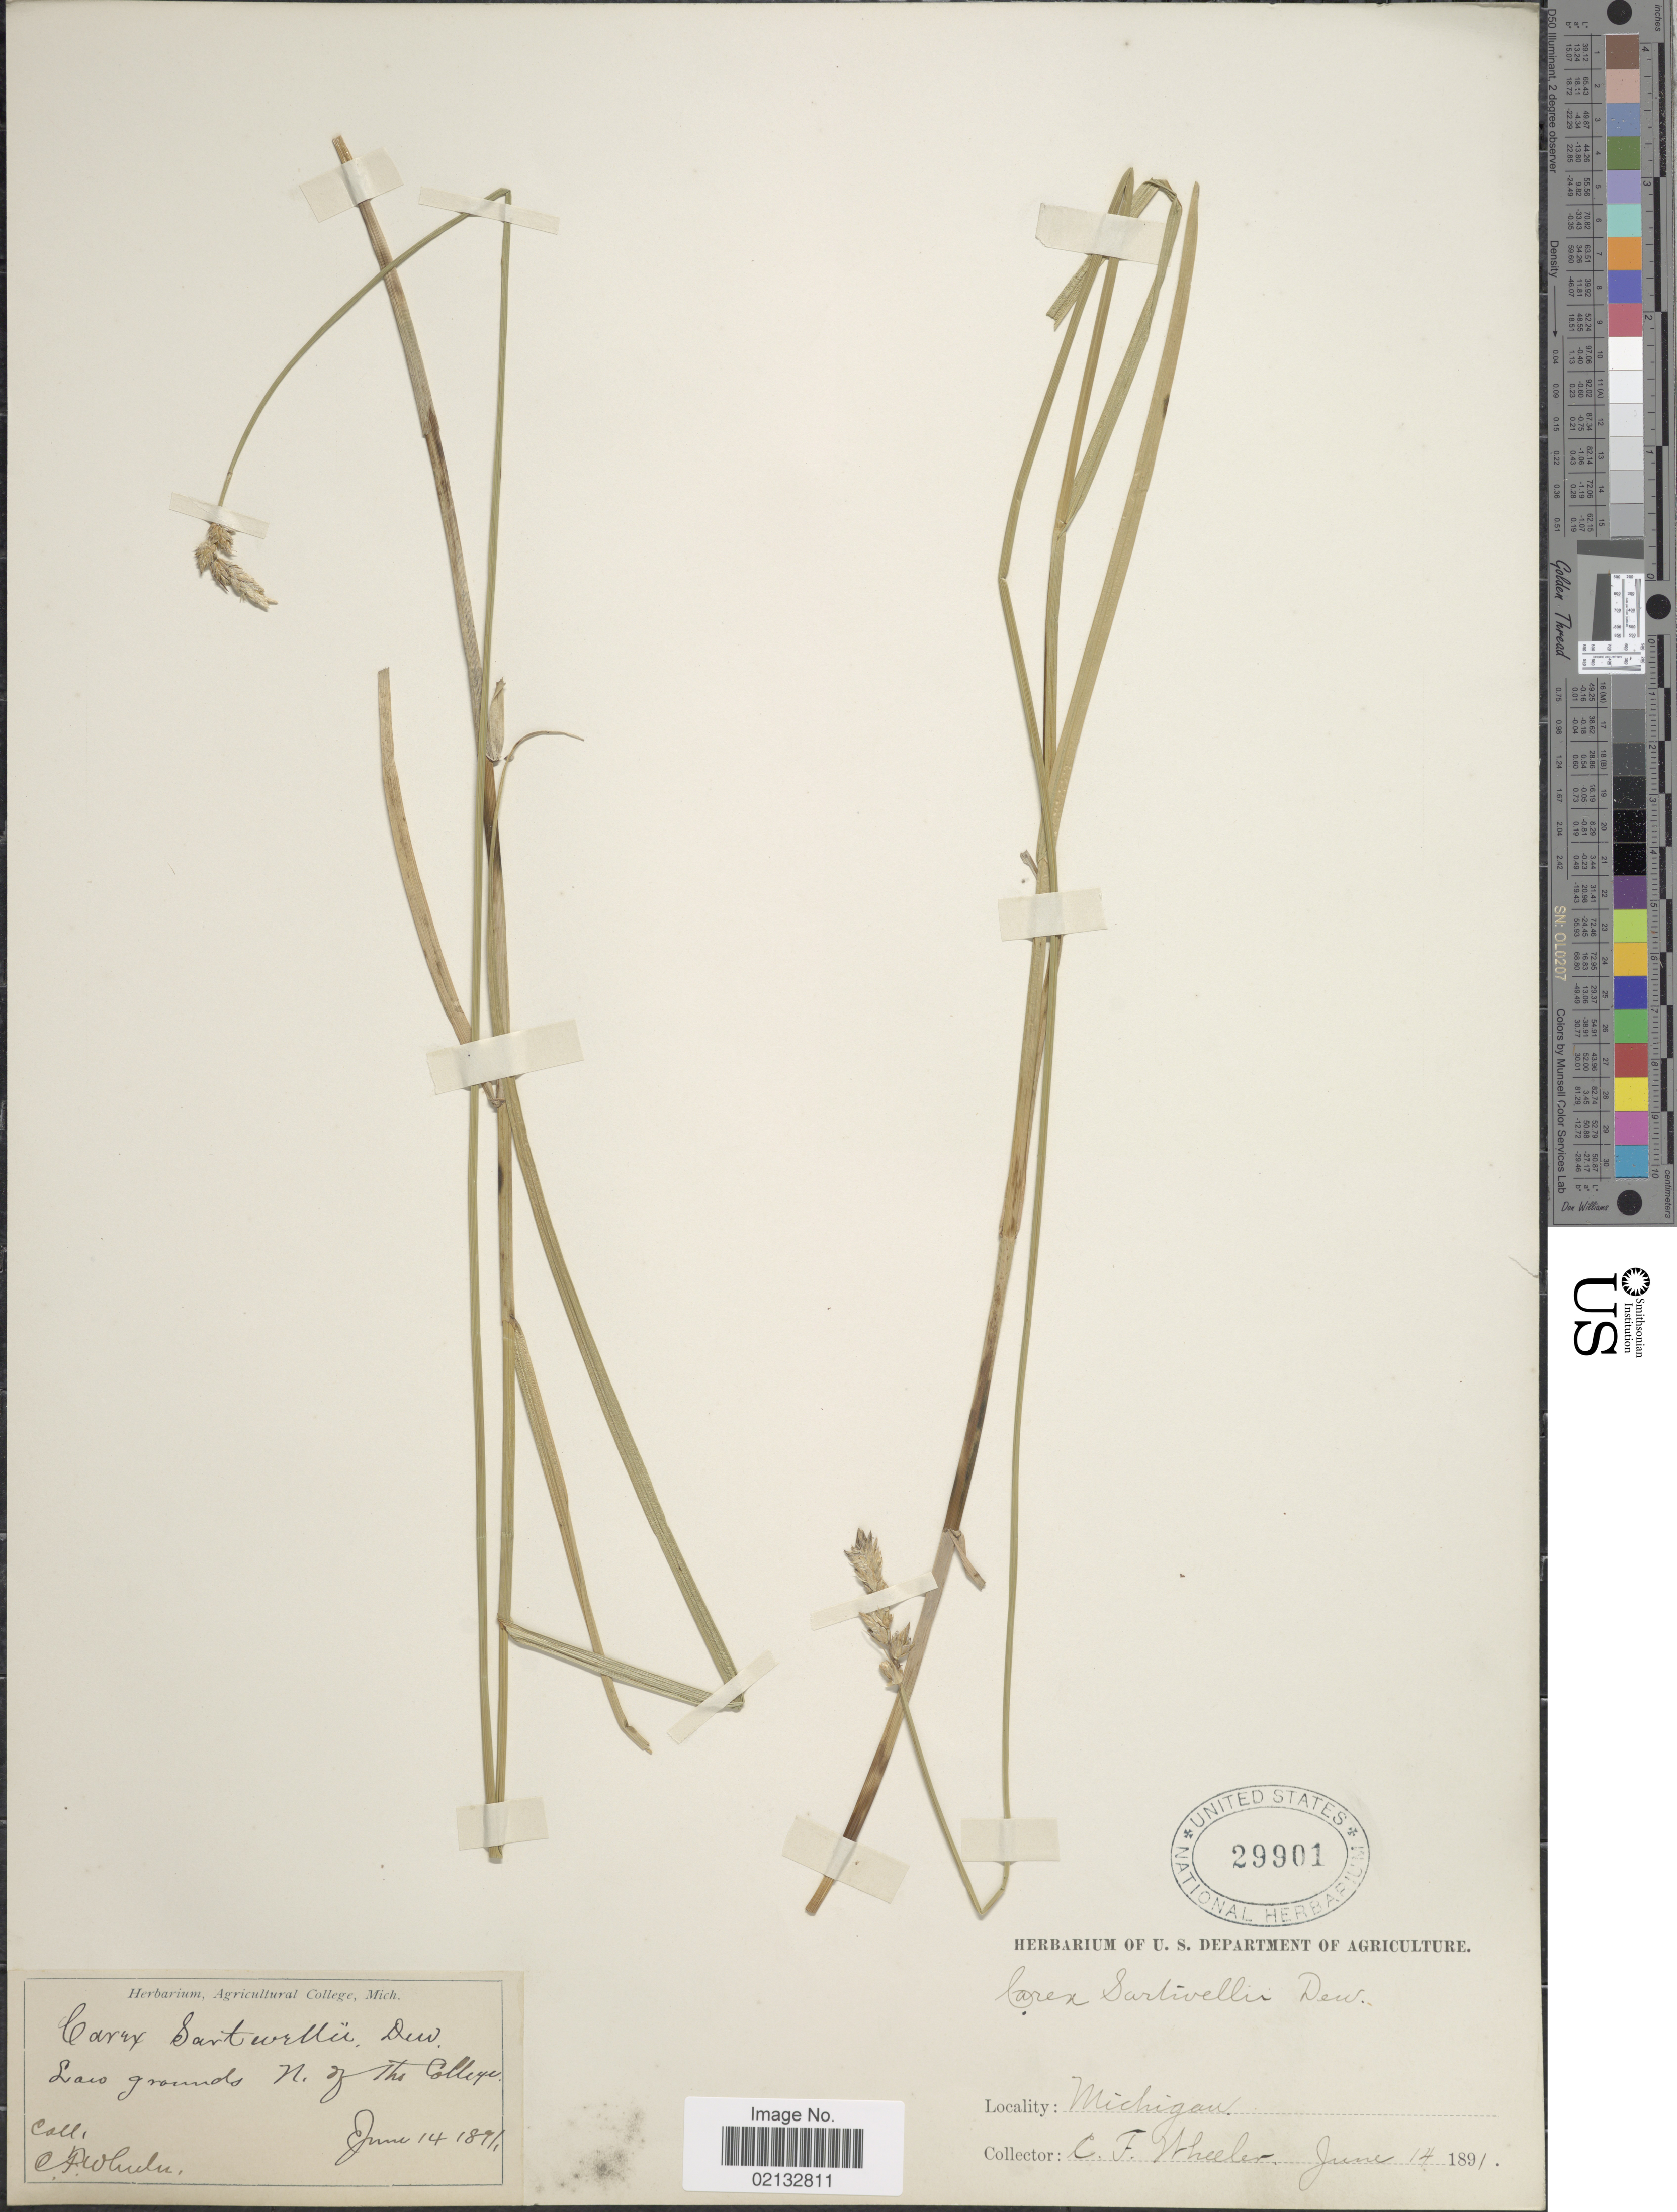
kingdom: Plantae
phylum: Tracheophyta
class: Liliopsida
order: Poales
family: Cyperaceae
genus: Carex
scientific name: Carex sartwellii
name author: Dewey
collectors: C. Wheeler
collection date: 1891-06-14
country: United States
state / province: Michigan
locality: Low grounds. N. of the College.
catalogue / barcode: US 29901